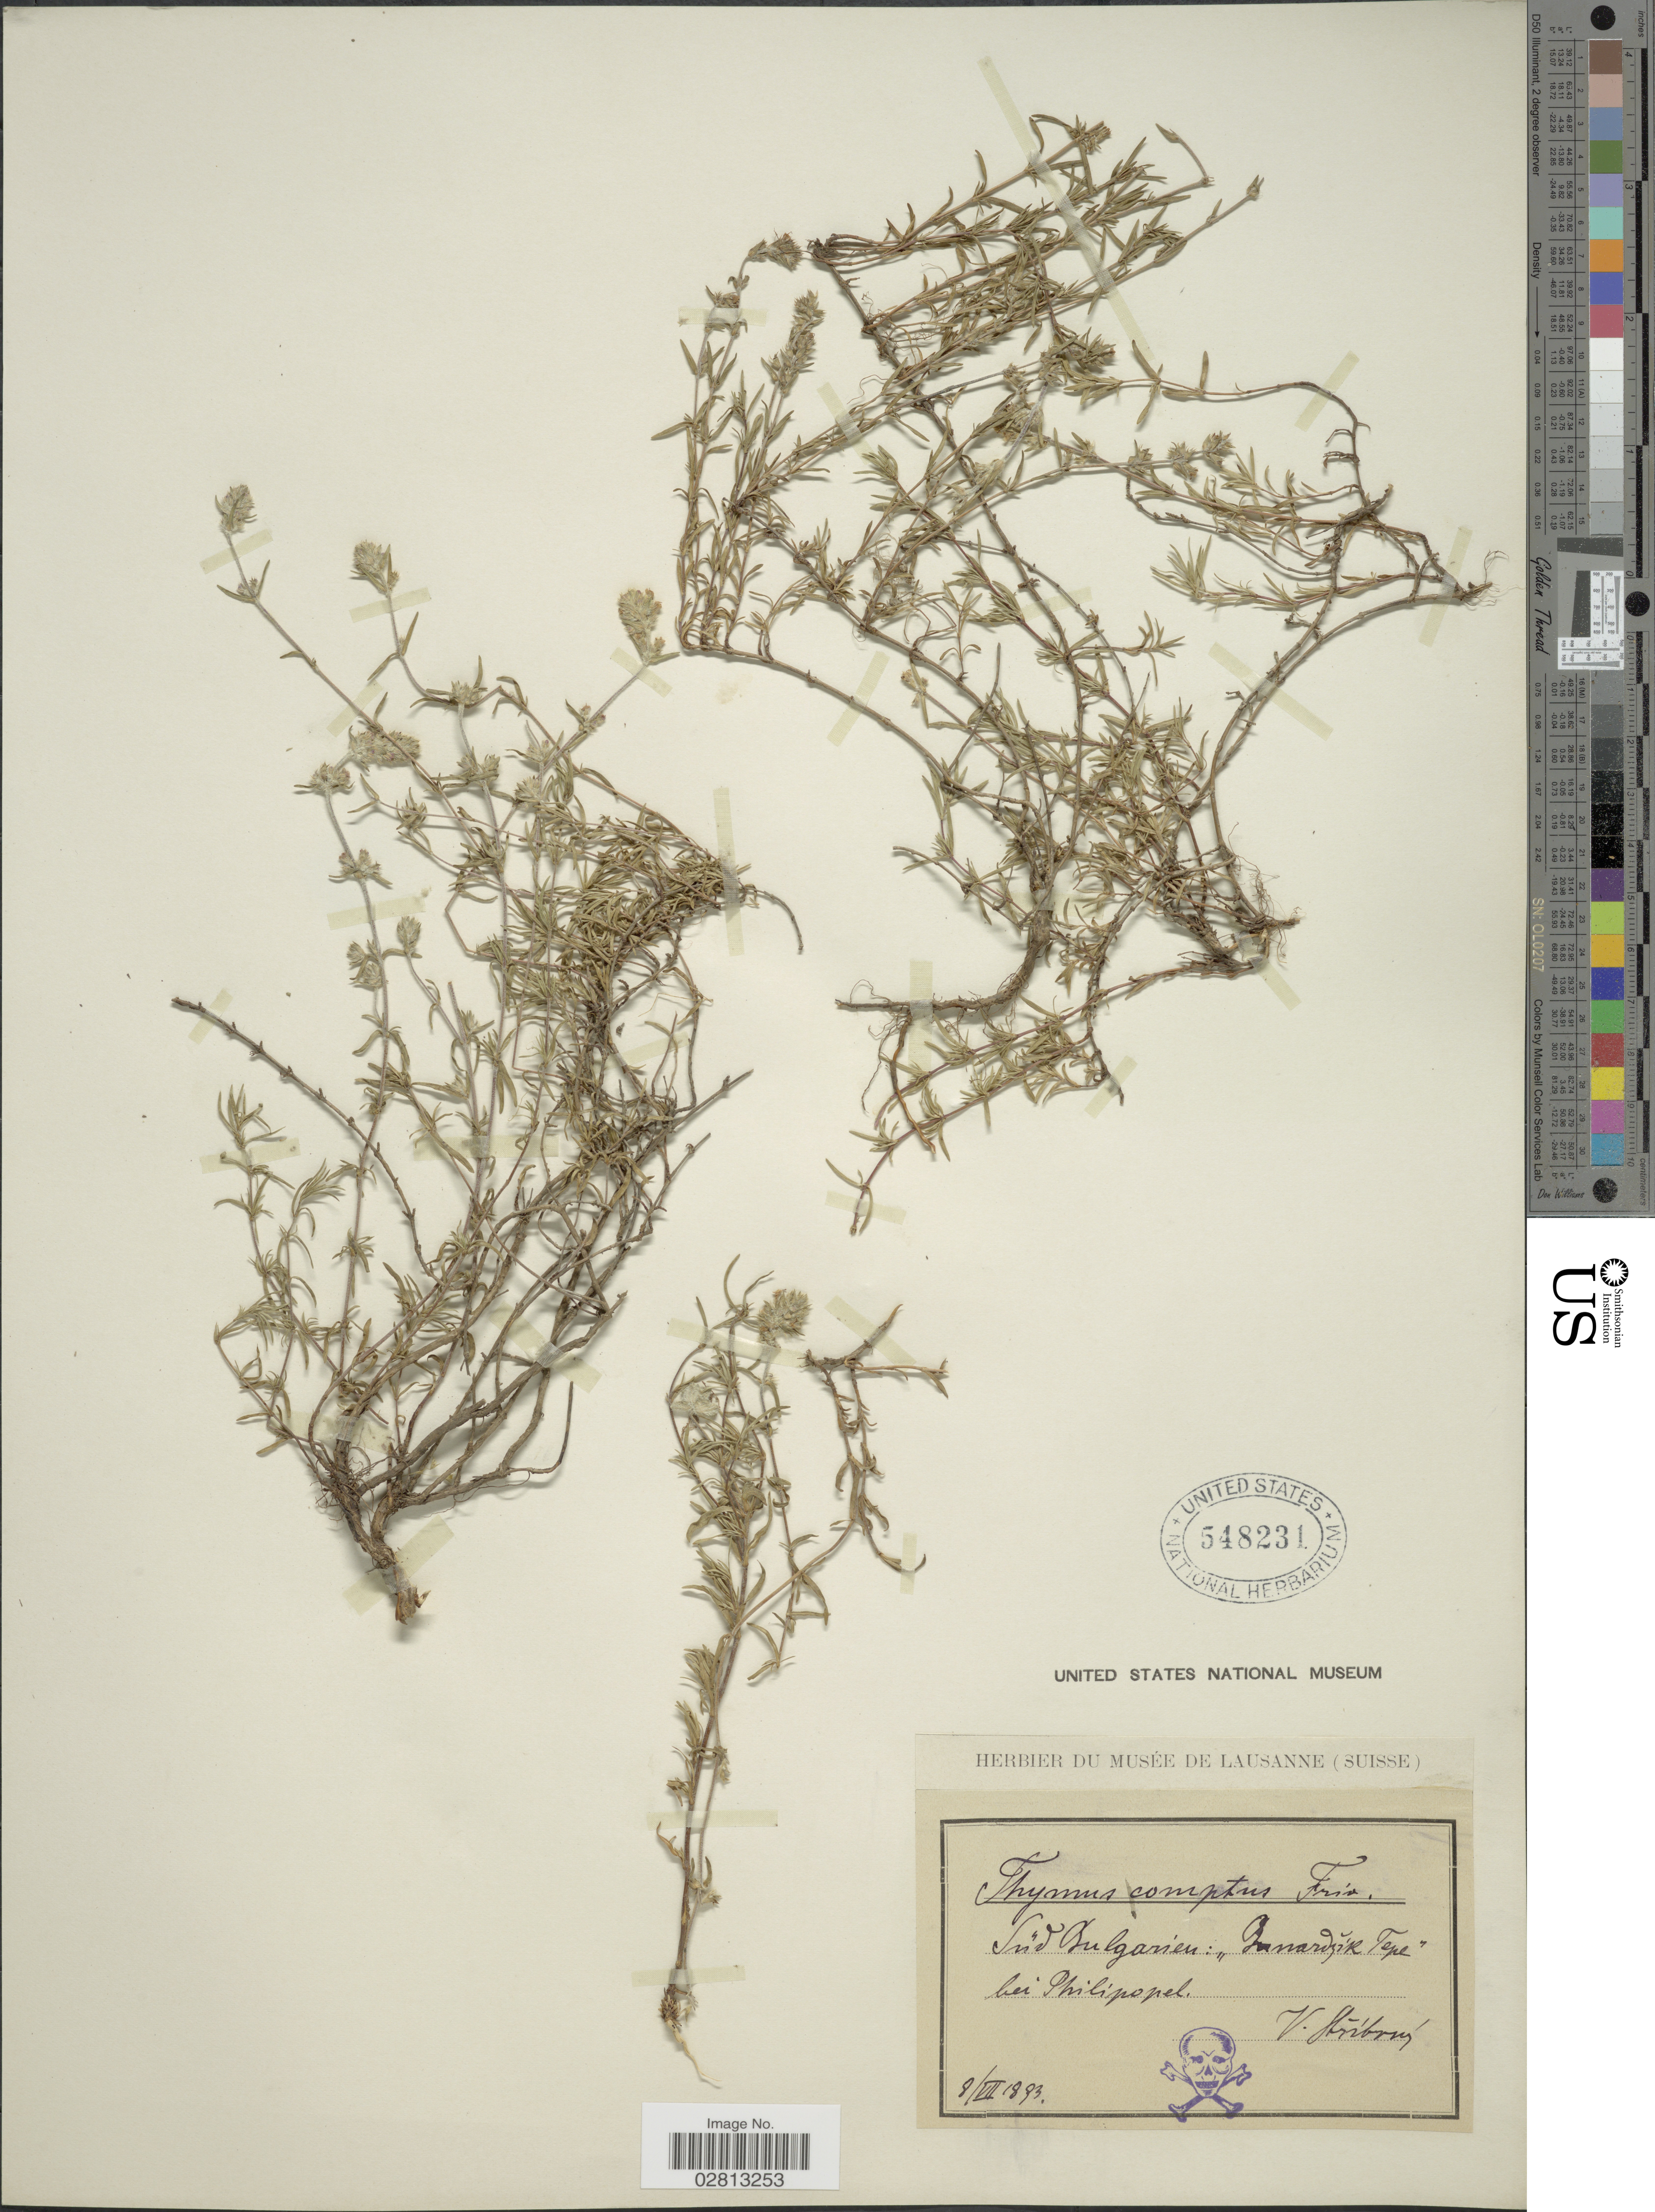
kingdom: Plantae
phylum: Tracheophyta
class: Magnoliopsida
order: Lamiales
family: Lamiaceae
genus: Thymus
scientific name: Thymus comptus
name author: Friv.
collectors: V. Stribrny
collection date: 1893-07-08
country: Bulgaria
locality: Süd Bulgarien, Bunardzik Tepe bei Philipopel.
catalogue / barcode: US 548231